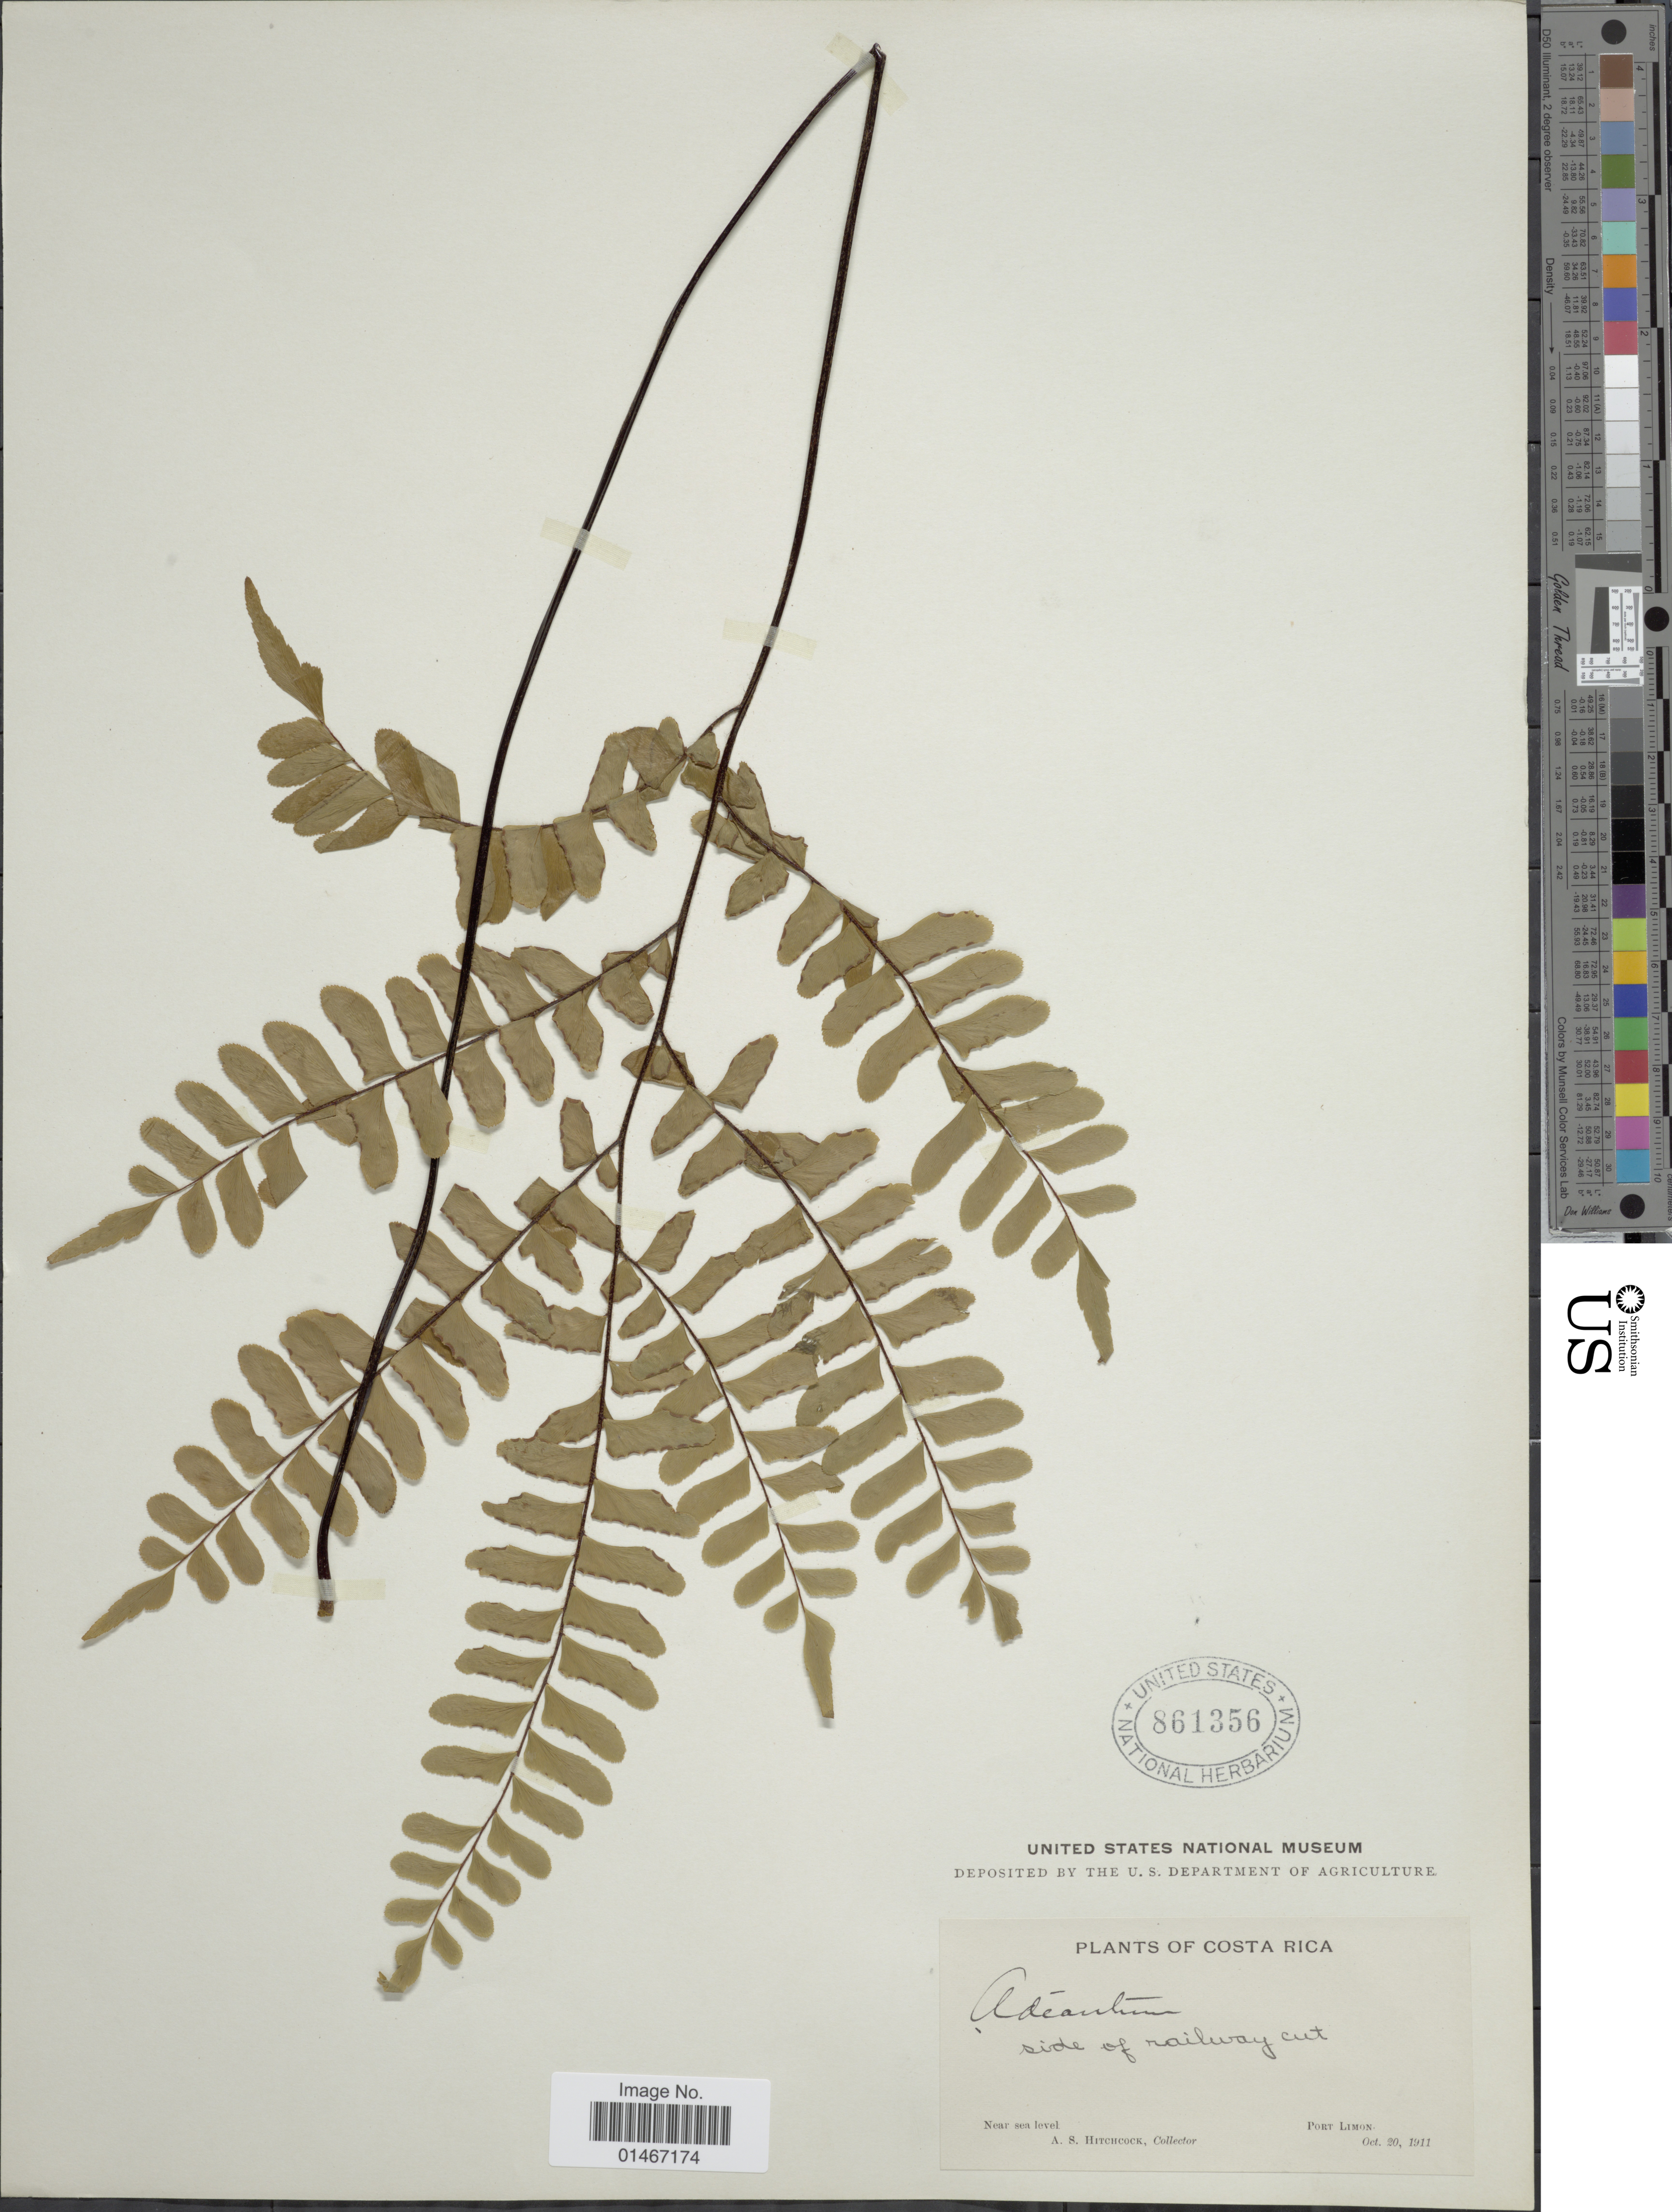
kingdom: Plantae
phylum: Tracheophyta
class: Polypodiopsida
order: Polypodiales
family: Pteridaceae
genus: Adiantum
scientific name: Adiantum latifolium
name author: Lam.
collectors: A. S. Hitchcock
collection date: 1911-10-20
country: Costa Rica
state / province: Limón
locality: Side of railway cut. Port Limon.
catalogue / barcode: US 861356